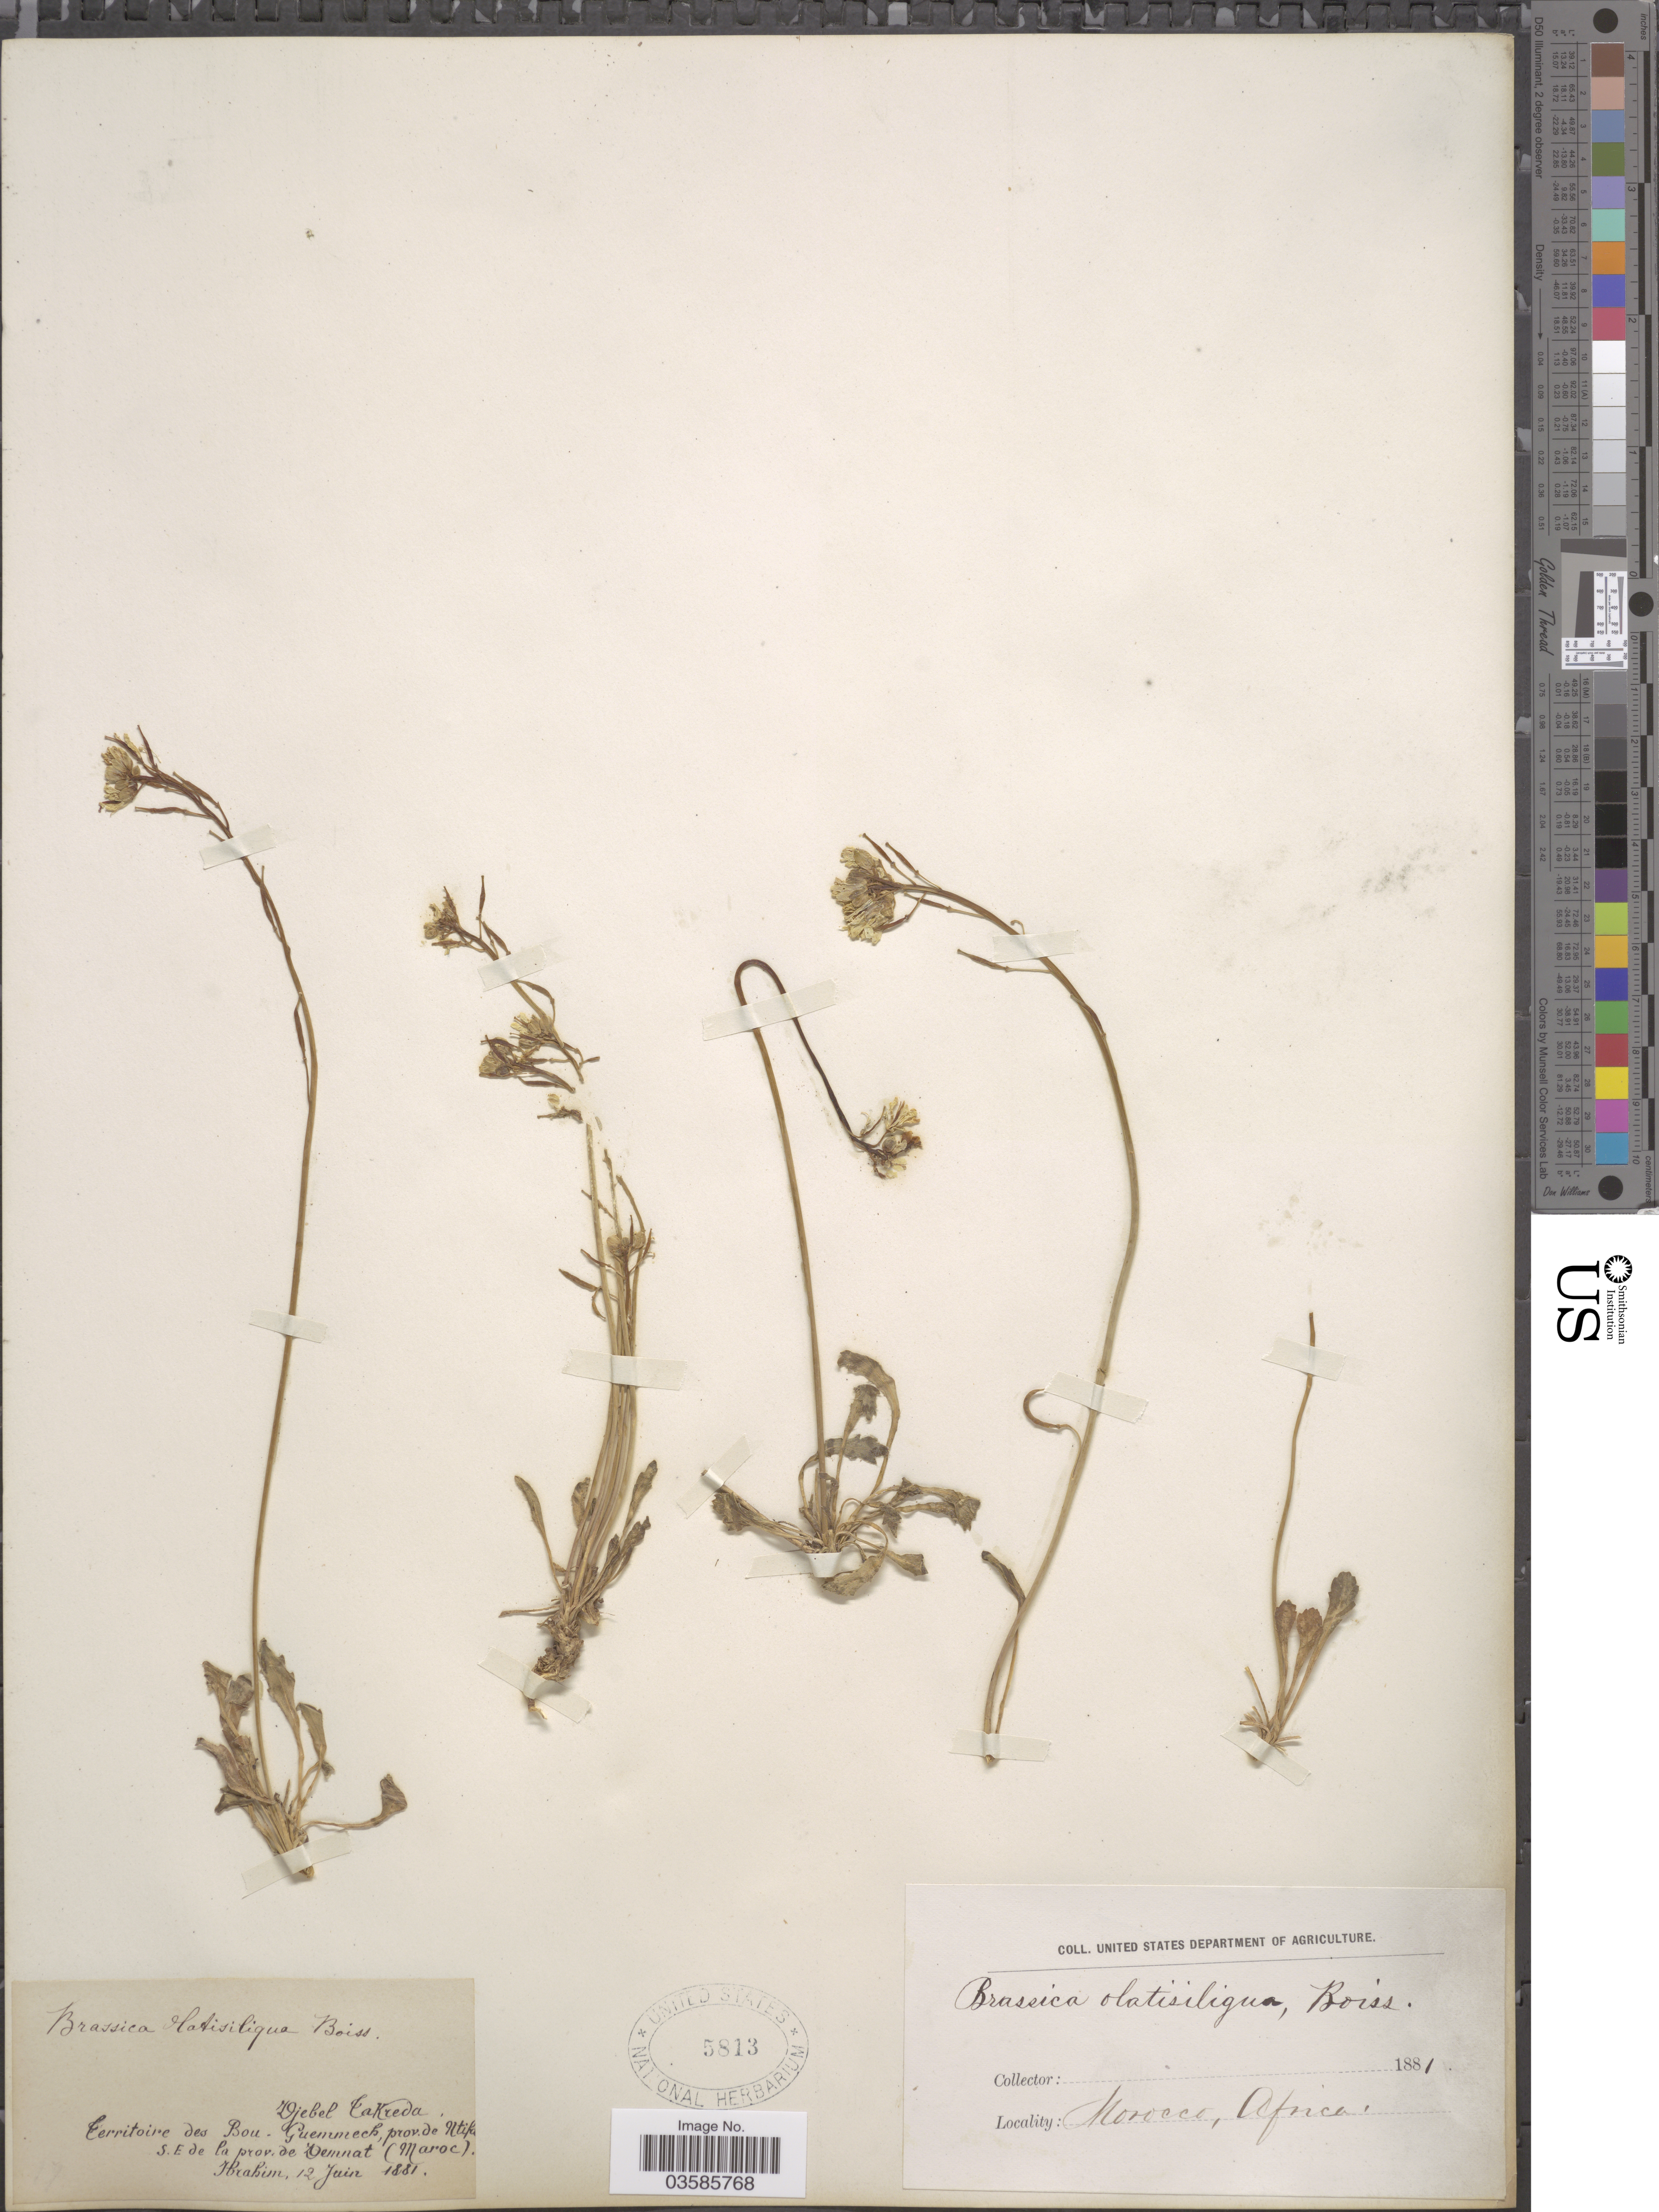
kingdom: Plantae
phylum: Tracheophyta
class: Magnoliopsida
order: Brassicales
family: Brassicaceae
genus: Brassica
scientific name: Brassica latisiliqua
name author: Boiss. & Reut.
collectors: -. Ibrahim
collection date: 1881-06-12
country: Morocco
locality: Djebel Takreda. Territoire des Bou-Guemmech, prov. de Ntifa. S.E. de la prov. de Demnat (Maroc).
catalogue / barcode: US 5813